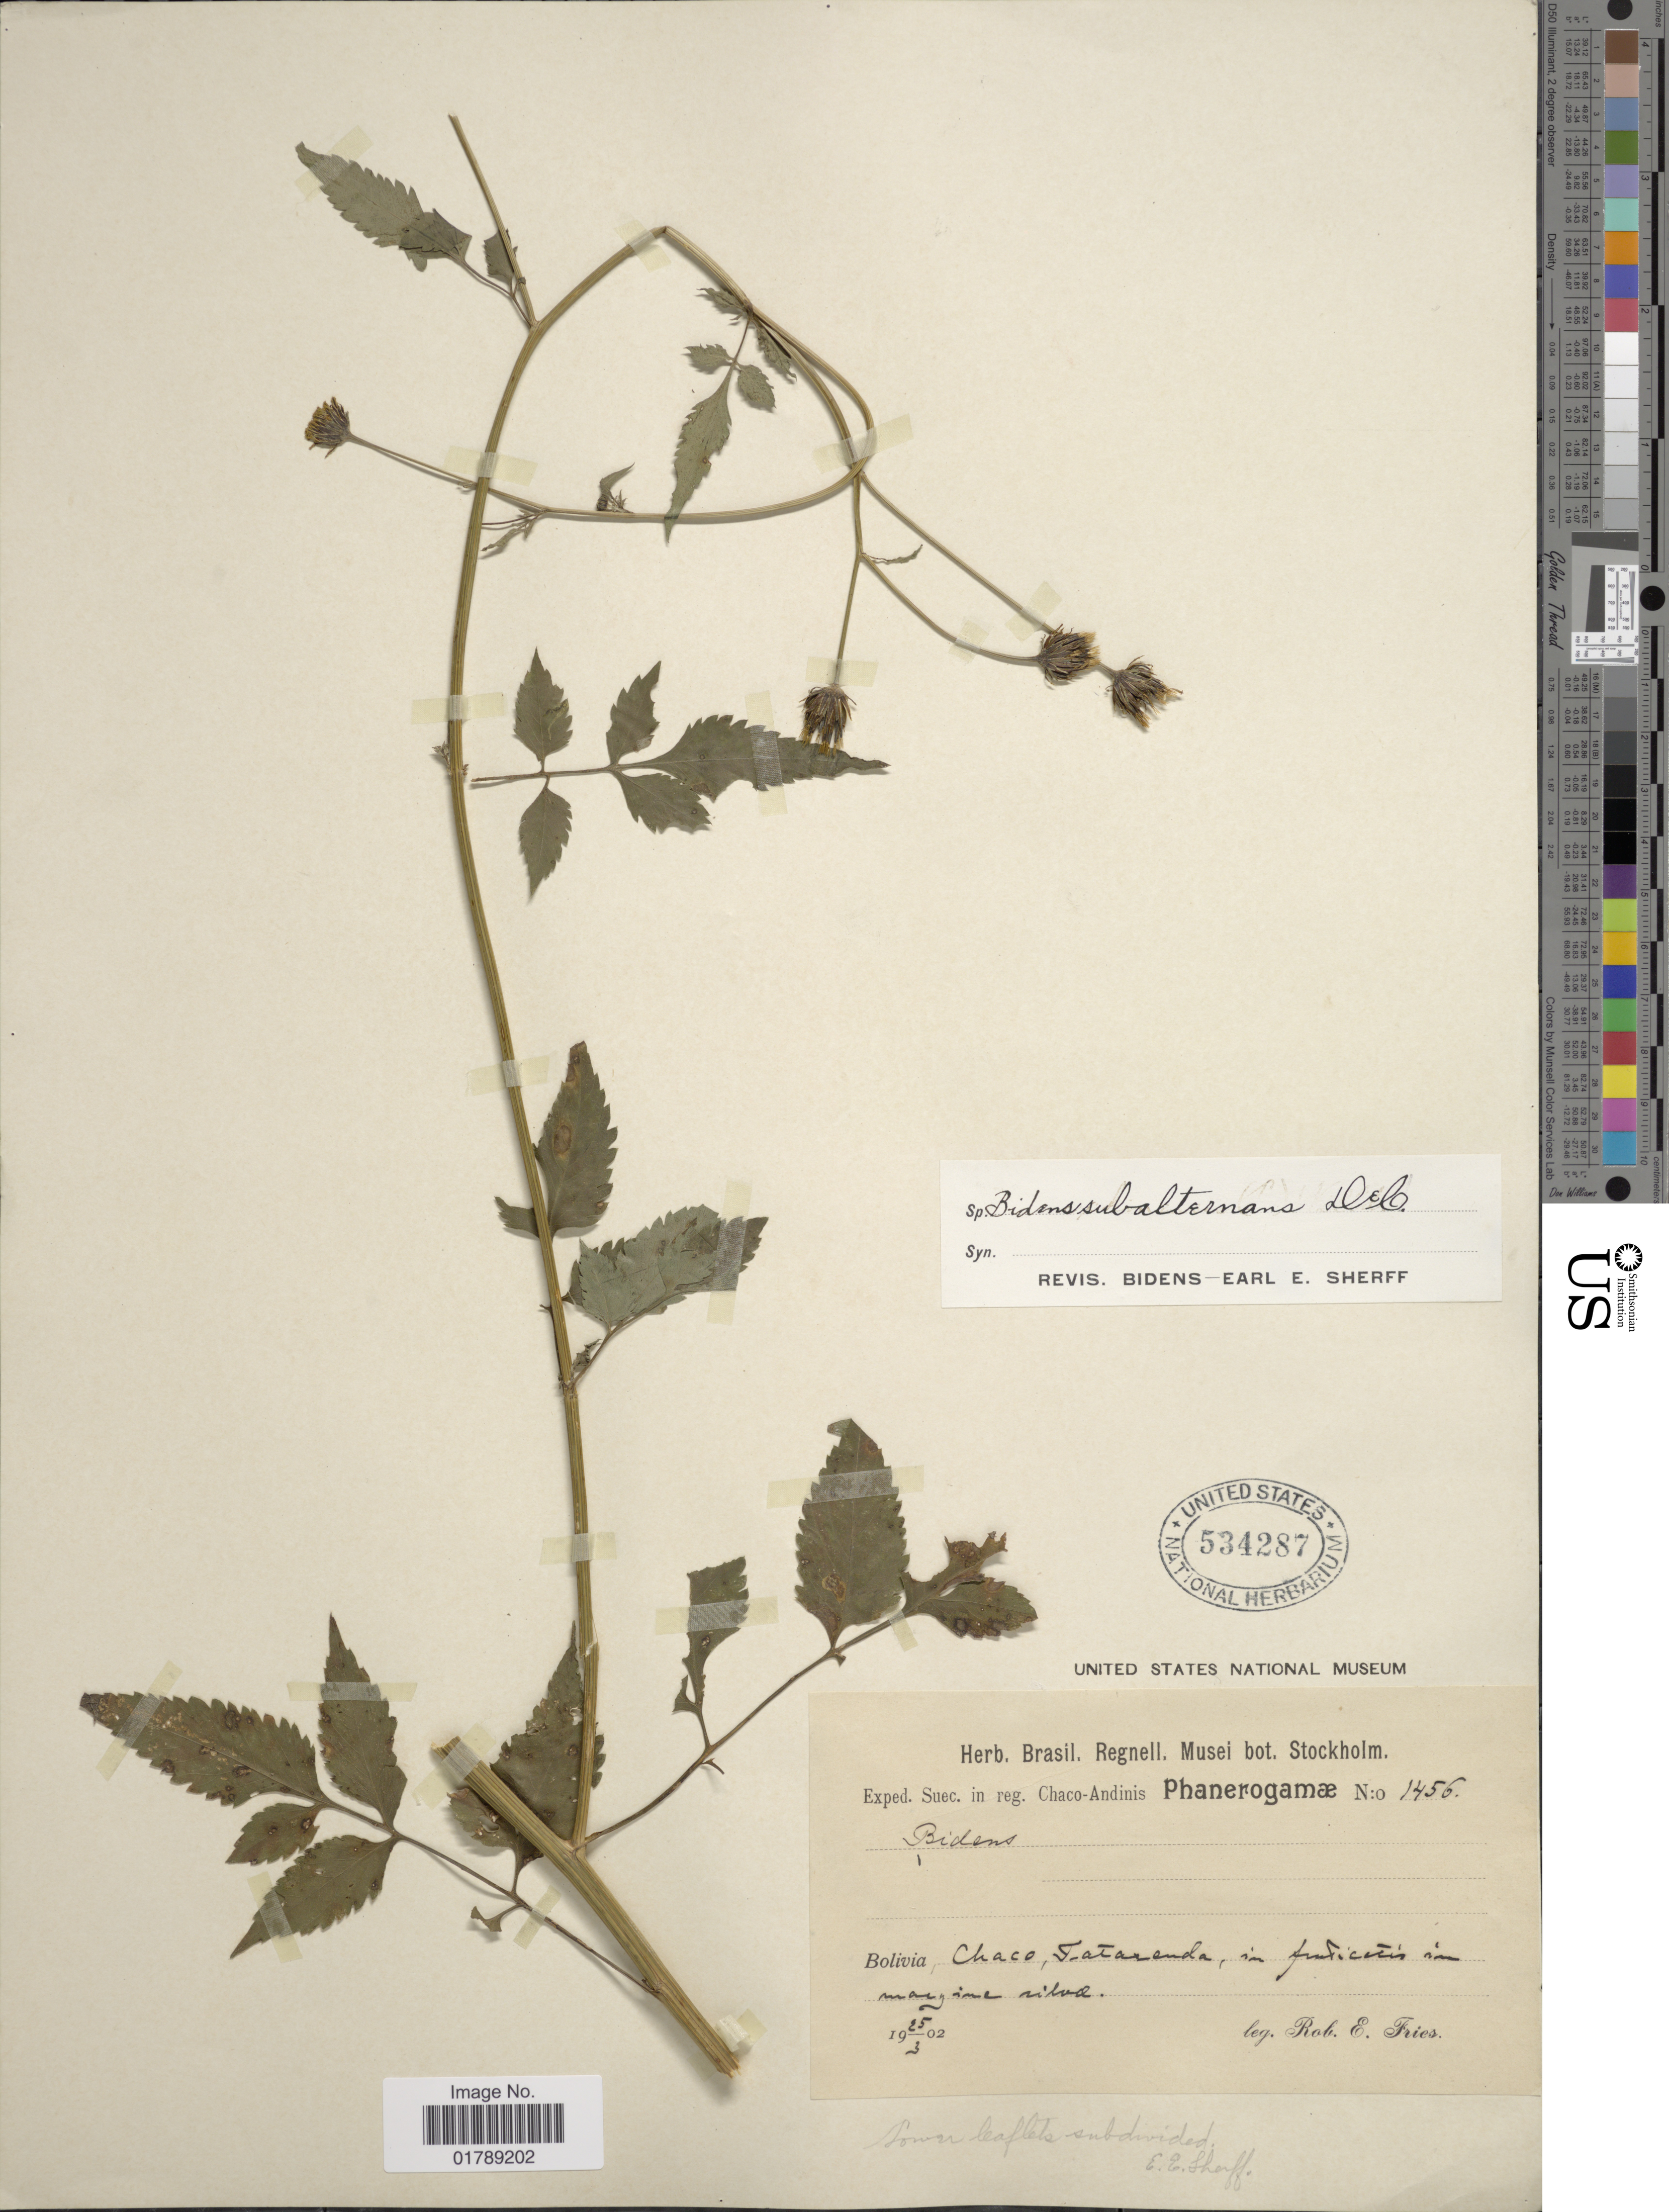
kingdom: Plantae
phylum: Tracheophyta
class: Magnoliopsida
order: Asterales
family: Asteraceae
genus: Bidens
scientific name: Bidens subalternans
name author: DC.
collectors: R. E. Fries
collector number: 1456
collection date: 1902-03-25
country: Bolivia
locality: Suec. in reg. Chaco-Andinis. Chaco, Tatarenda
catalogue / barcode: US 534287